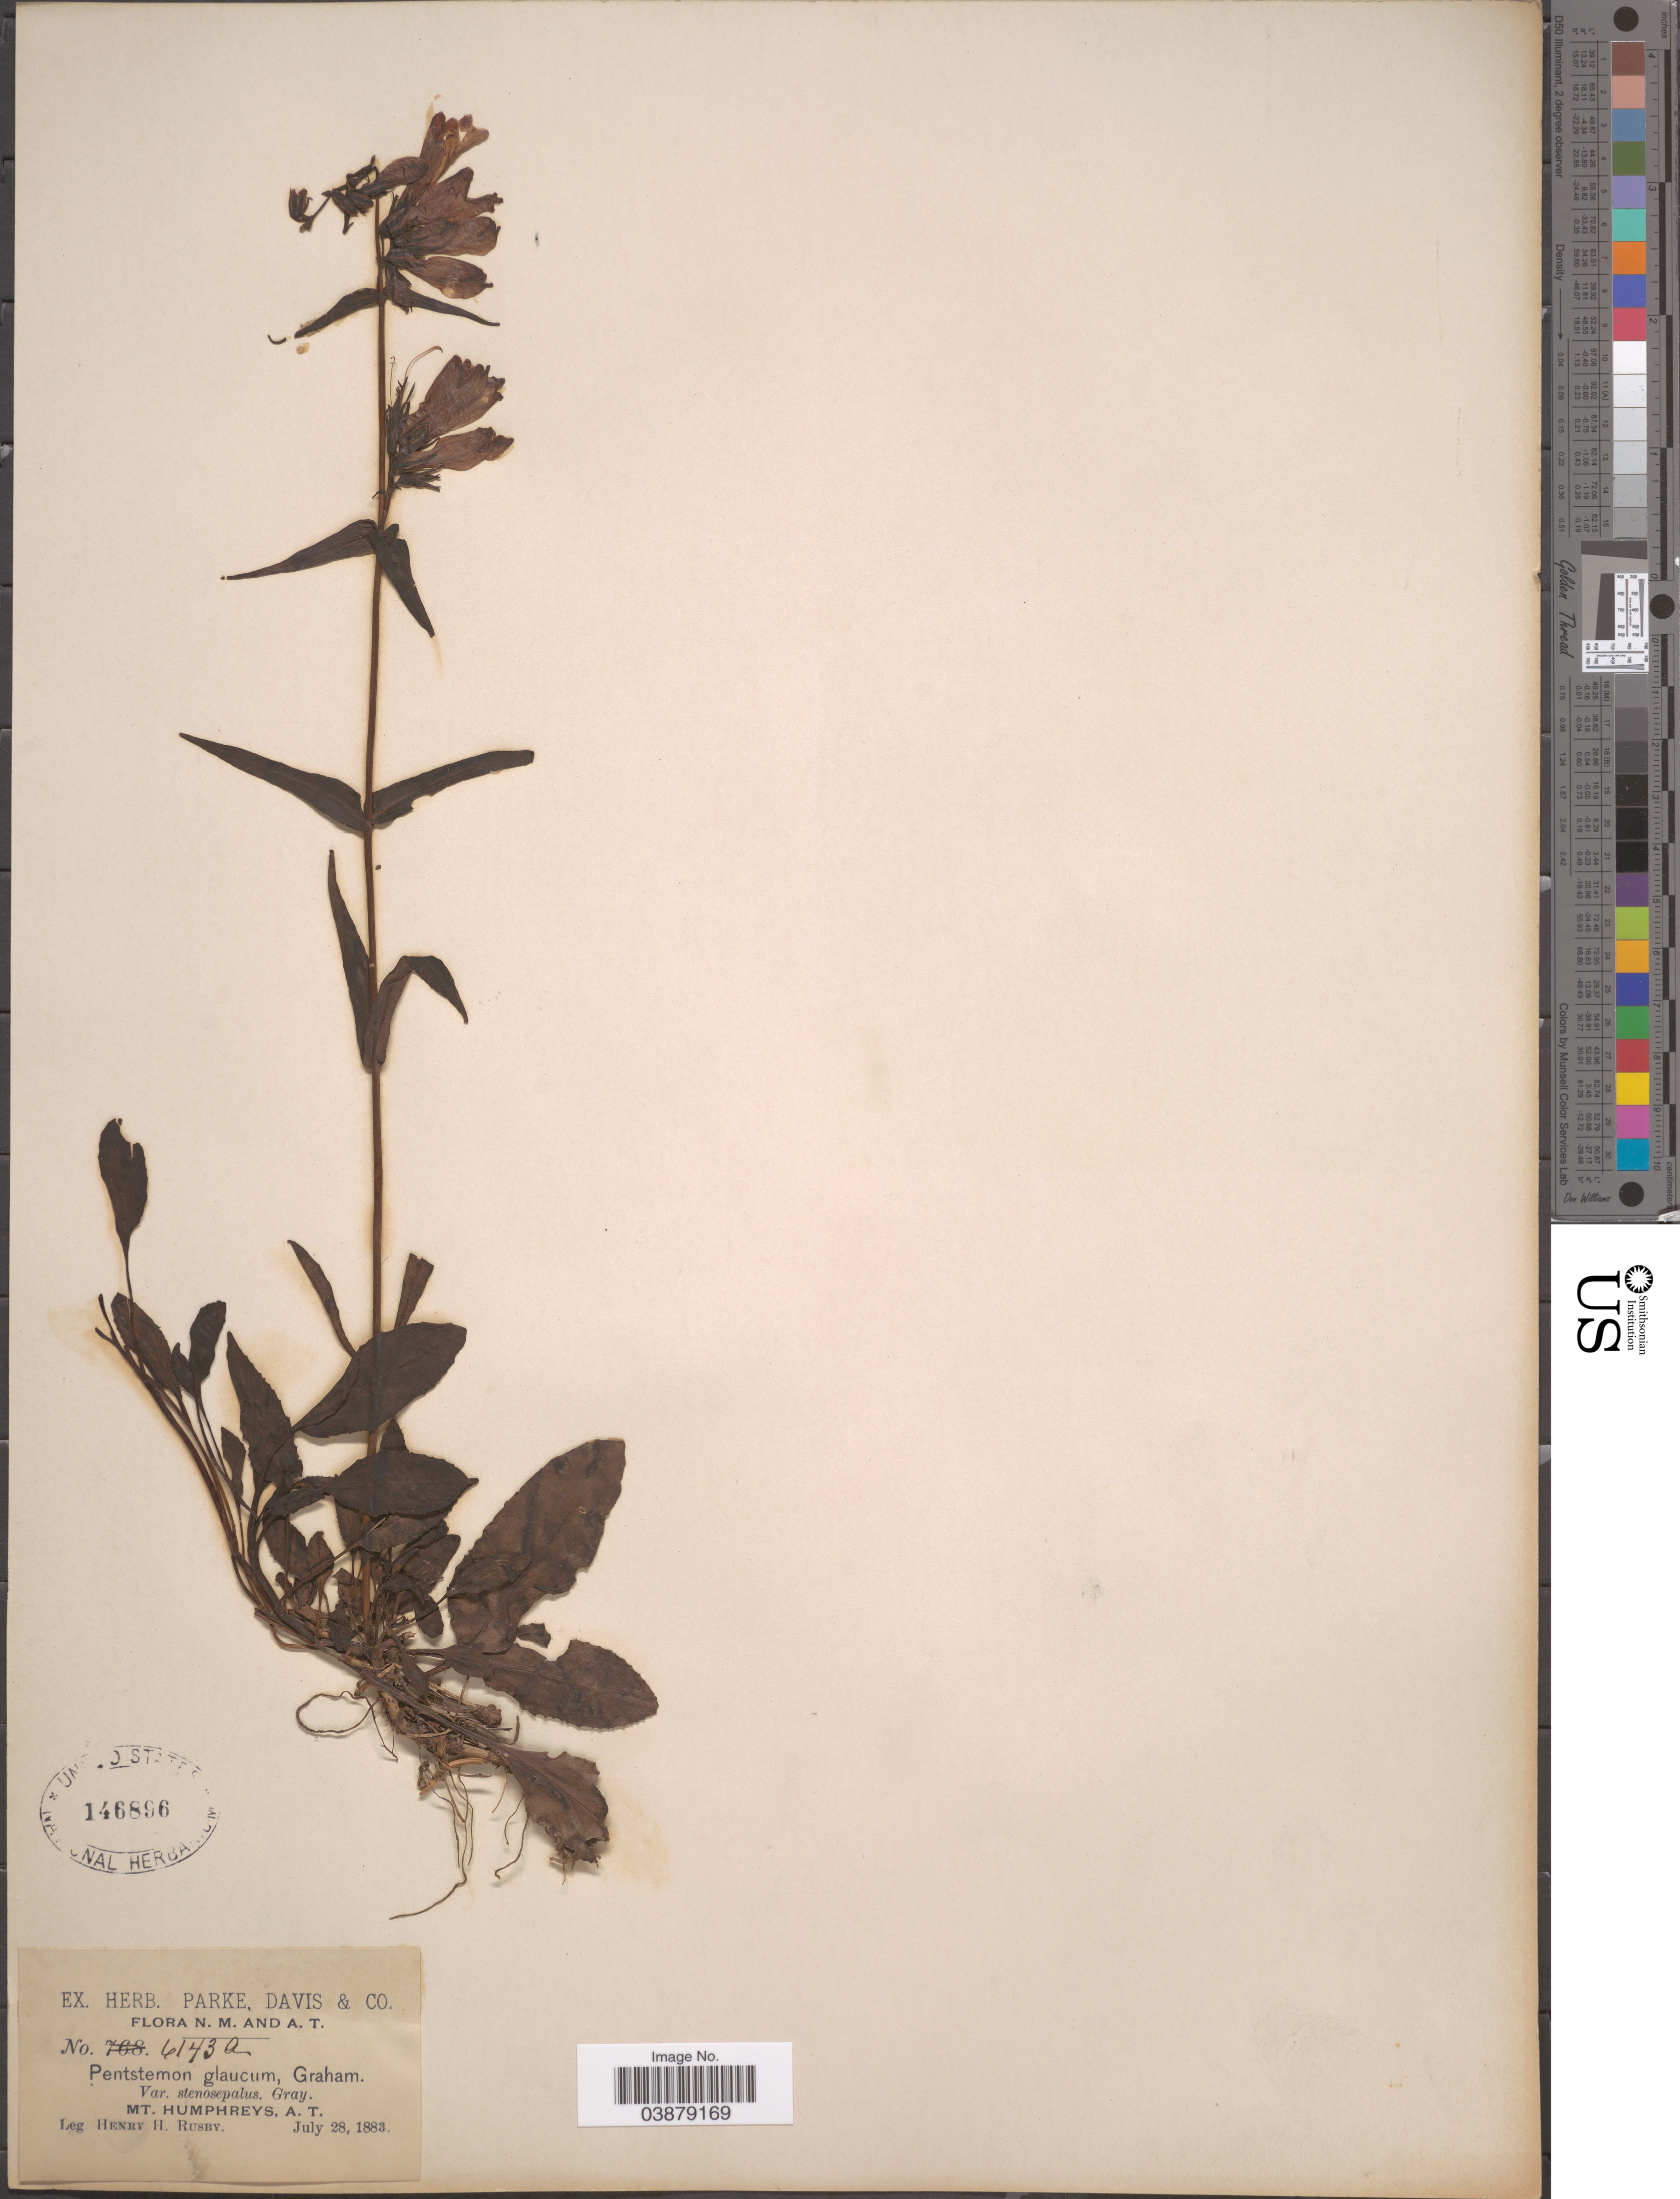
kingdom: Plantae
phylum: Tracheophyta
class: Magnoliopsida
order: Lamiales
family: Plantaginaceae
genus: Penstemon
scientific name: Penstemon whippleanus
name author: A. Gray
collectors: H. H. Rusby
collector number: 6143a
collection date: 1883-07-28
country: United States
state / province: Arizona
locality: Mt. Humphreys, A. T.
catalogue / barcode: US 146896